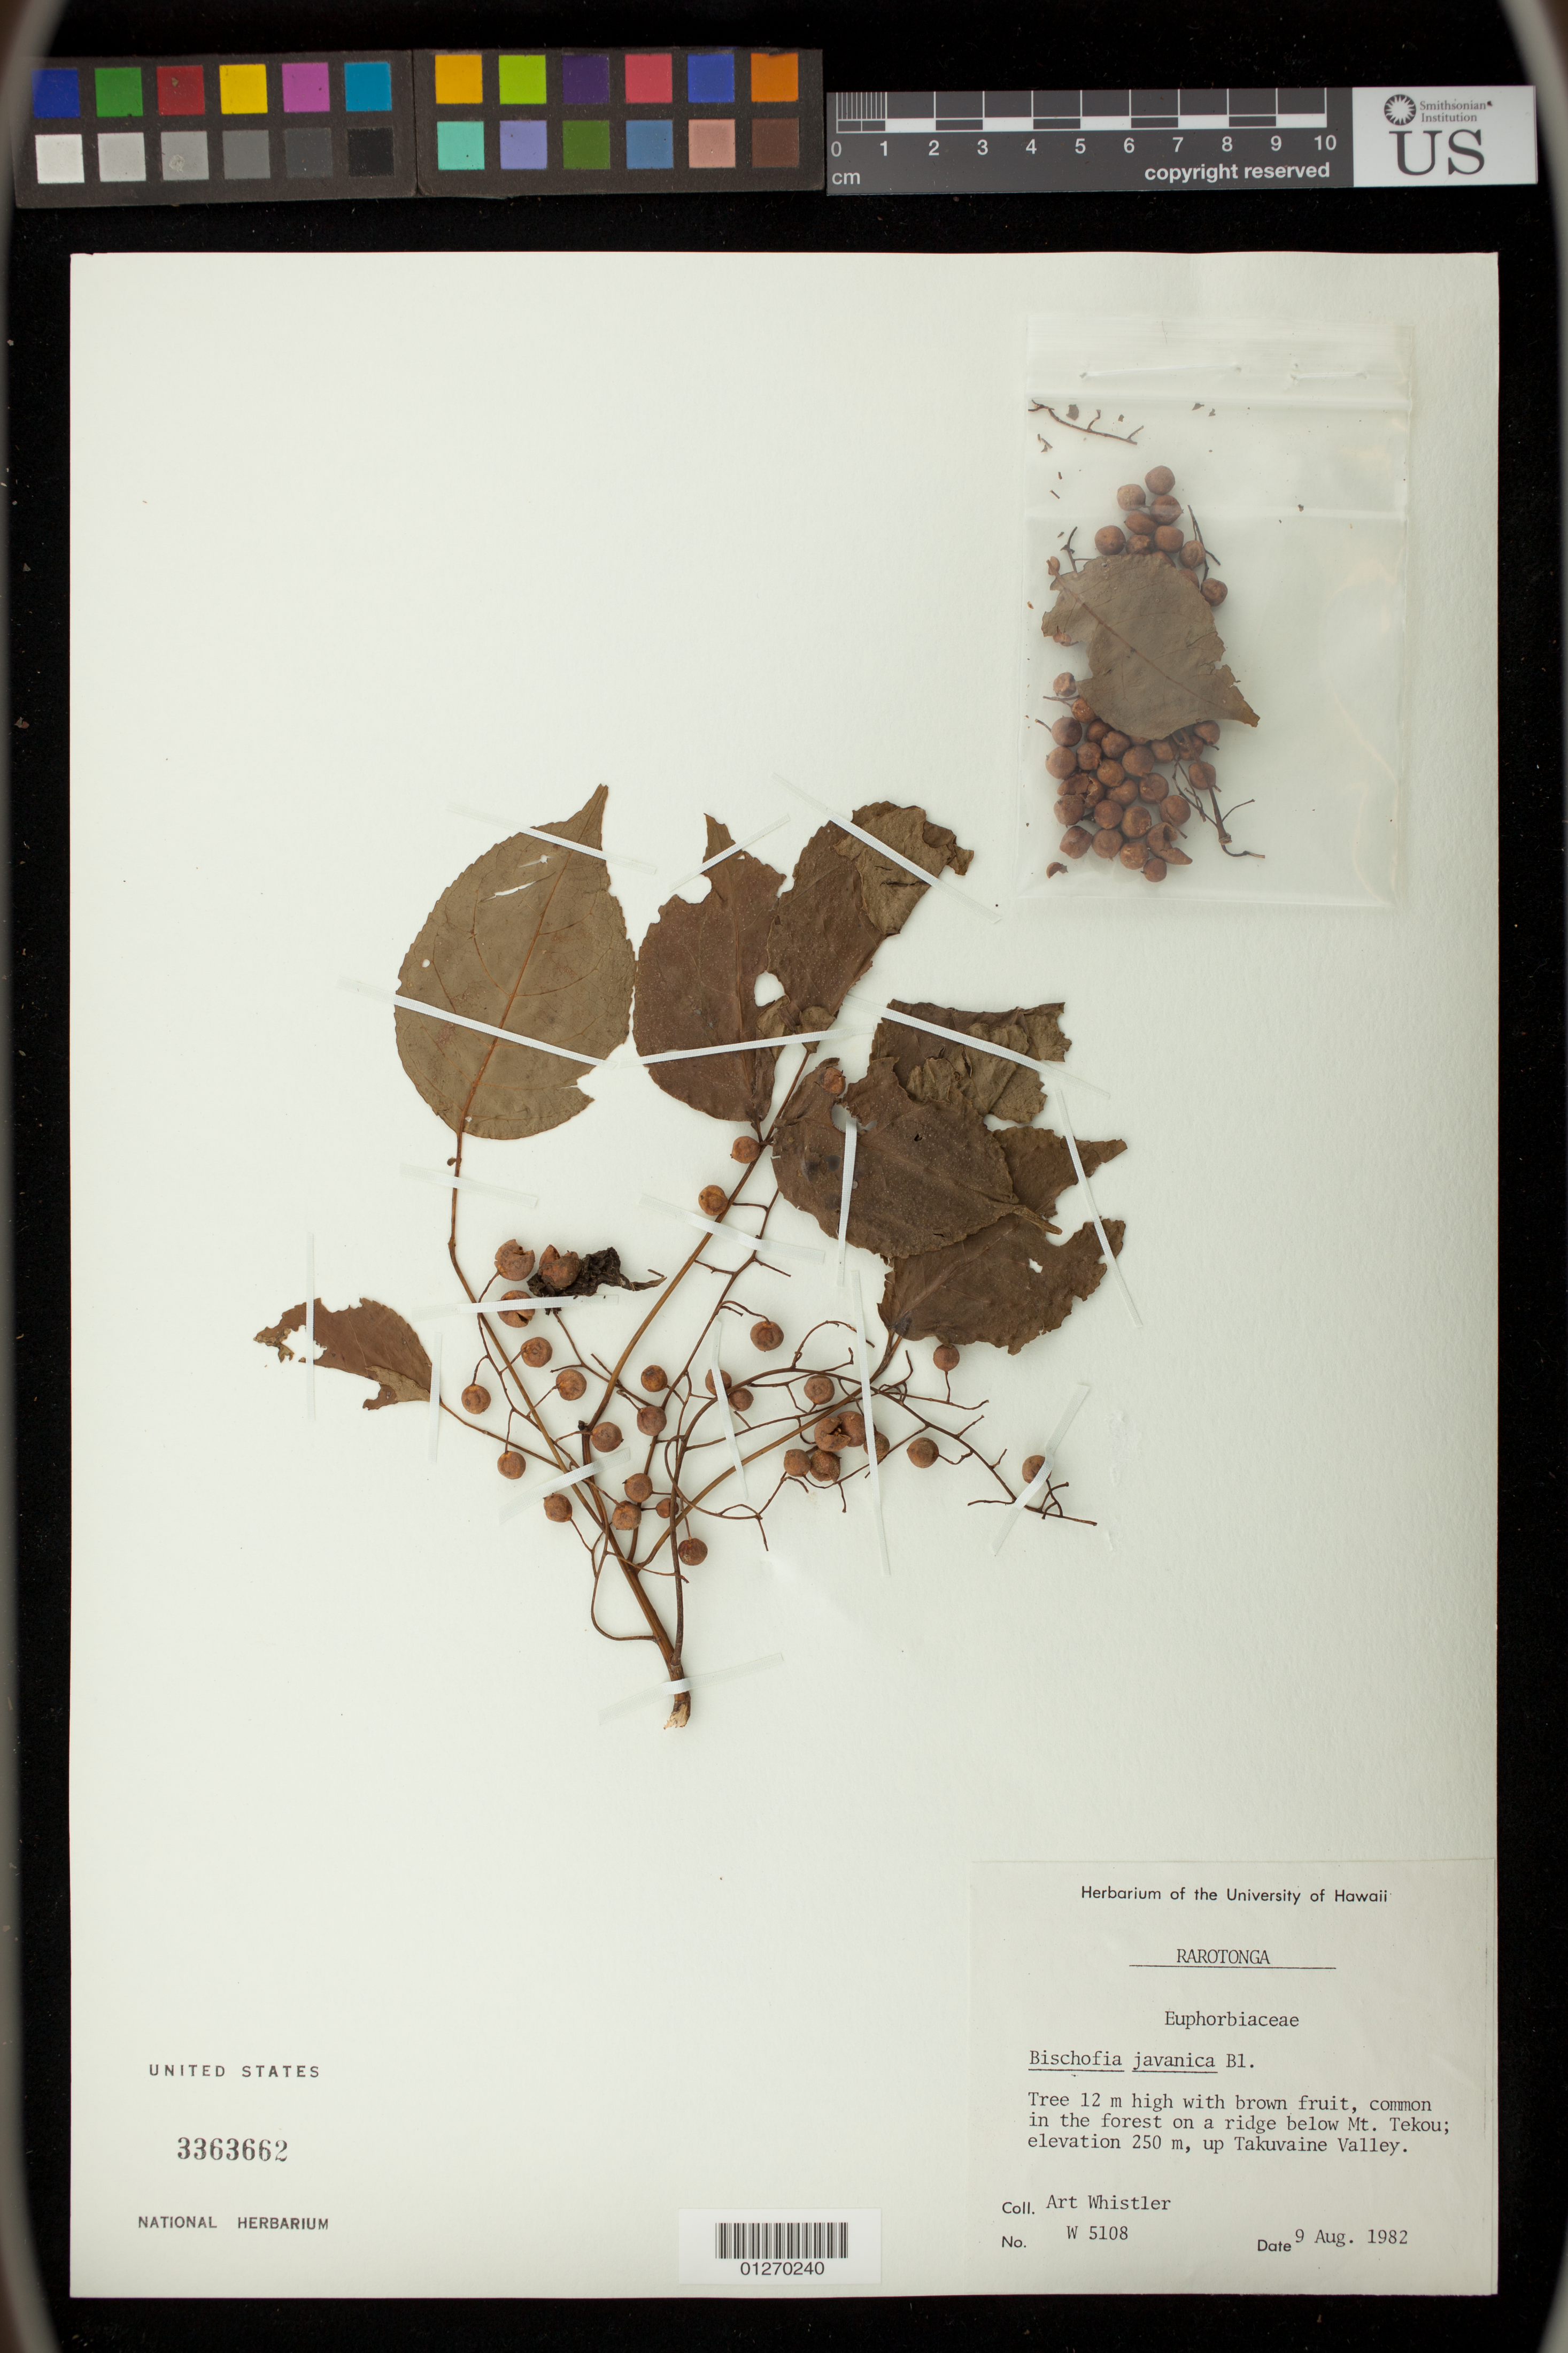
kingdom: Plantae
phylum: Tracheophyta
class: Magnoliopsida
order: Malpighiales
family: Phyllanthaceae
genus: Bischofia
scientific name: Bischofia javanica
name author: Blume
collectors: A. Whistler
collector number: W5108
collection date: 1982-08-09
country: Cook Islands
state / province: Rarotonga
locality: Ridge below Mt. Tekou; up Takuvaine Valley.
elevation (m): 250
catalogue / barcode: US 3363662